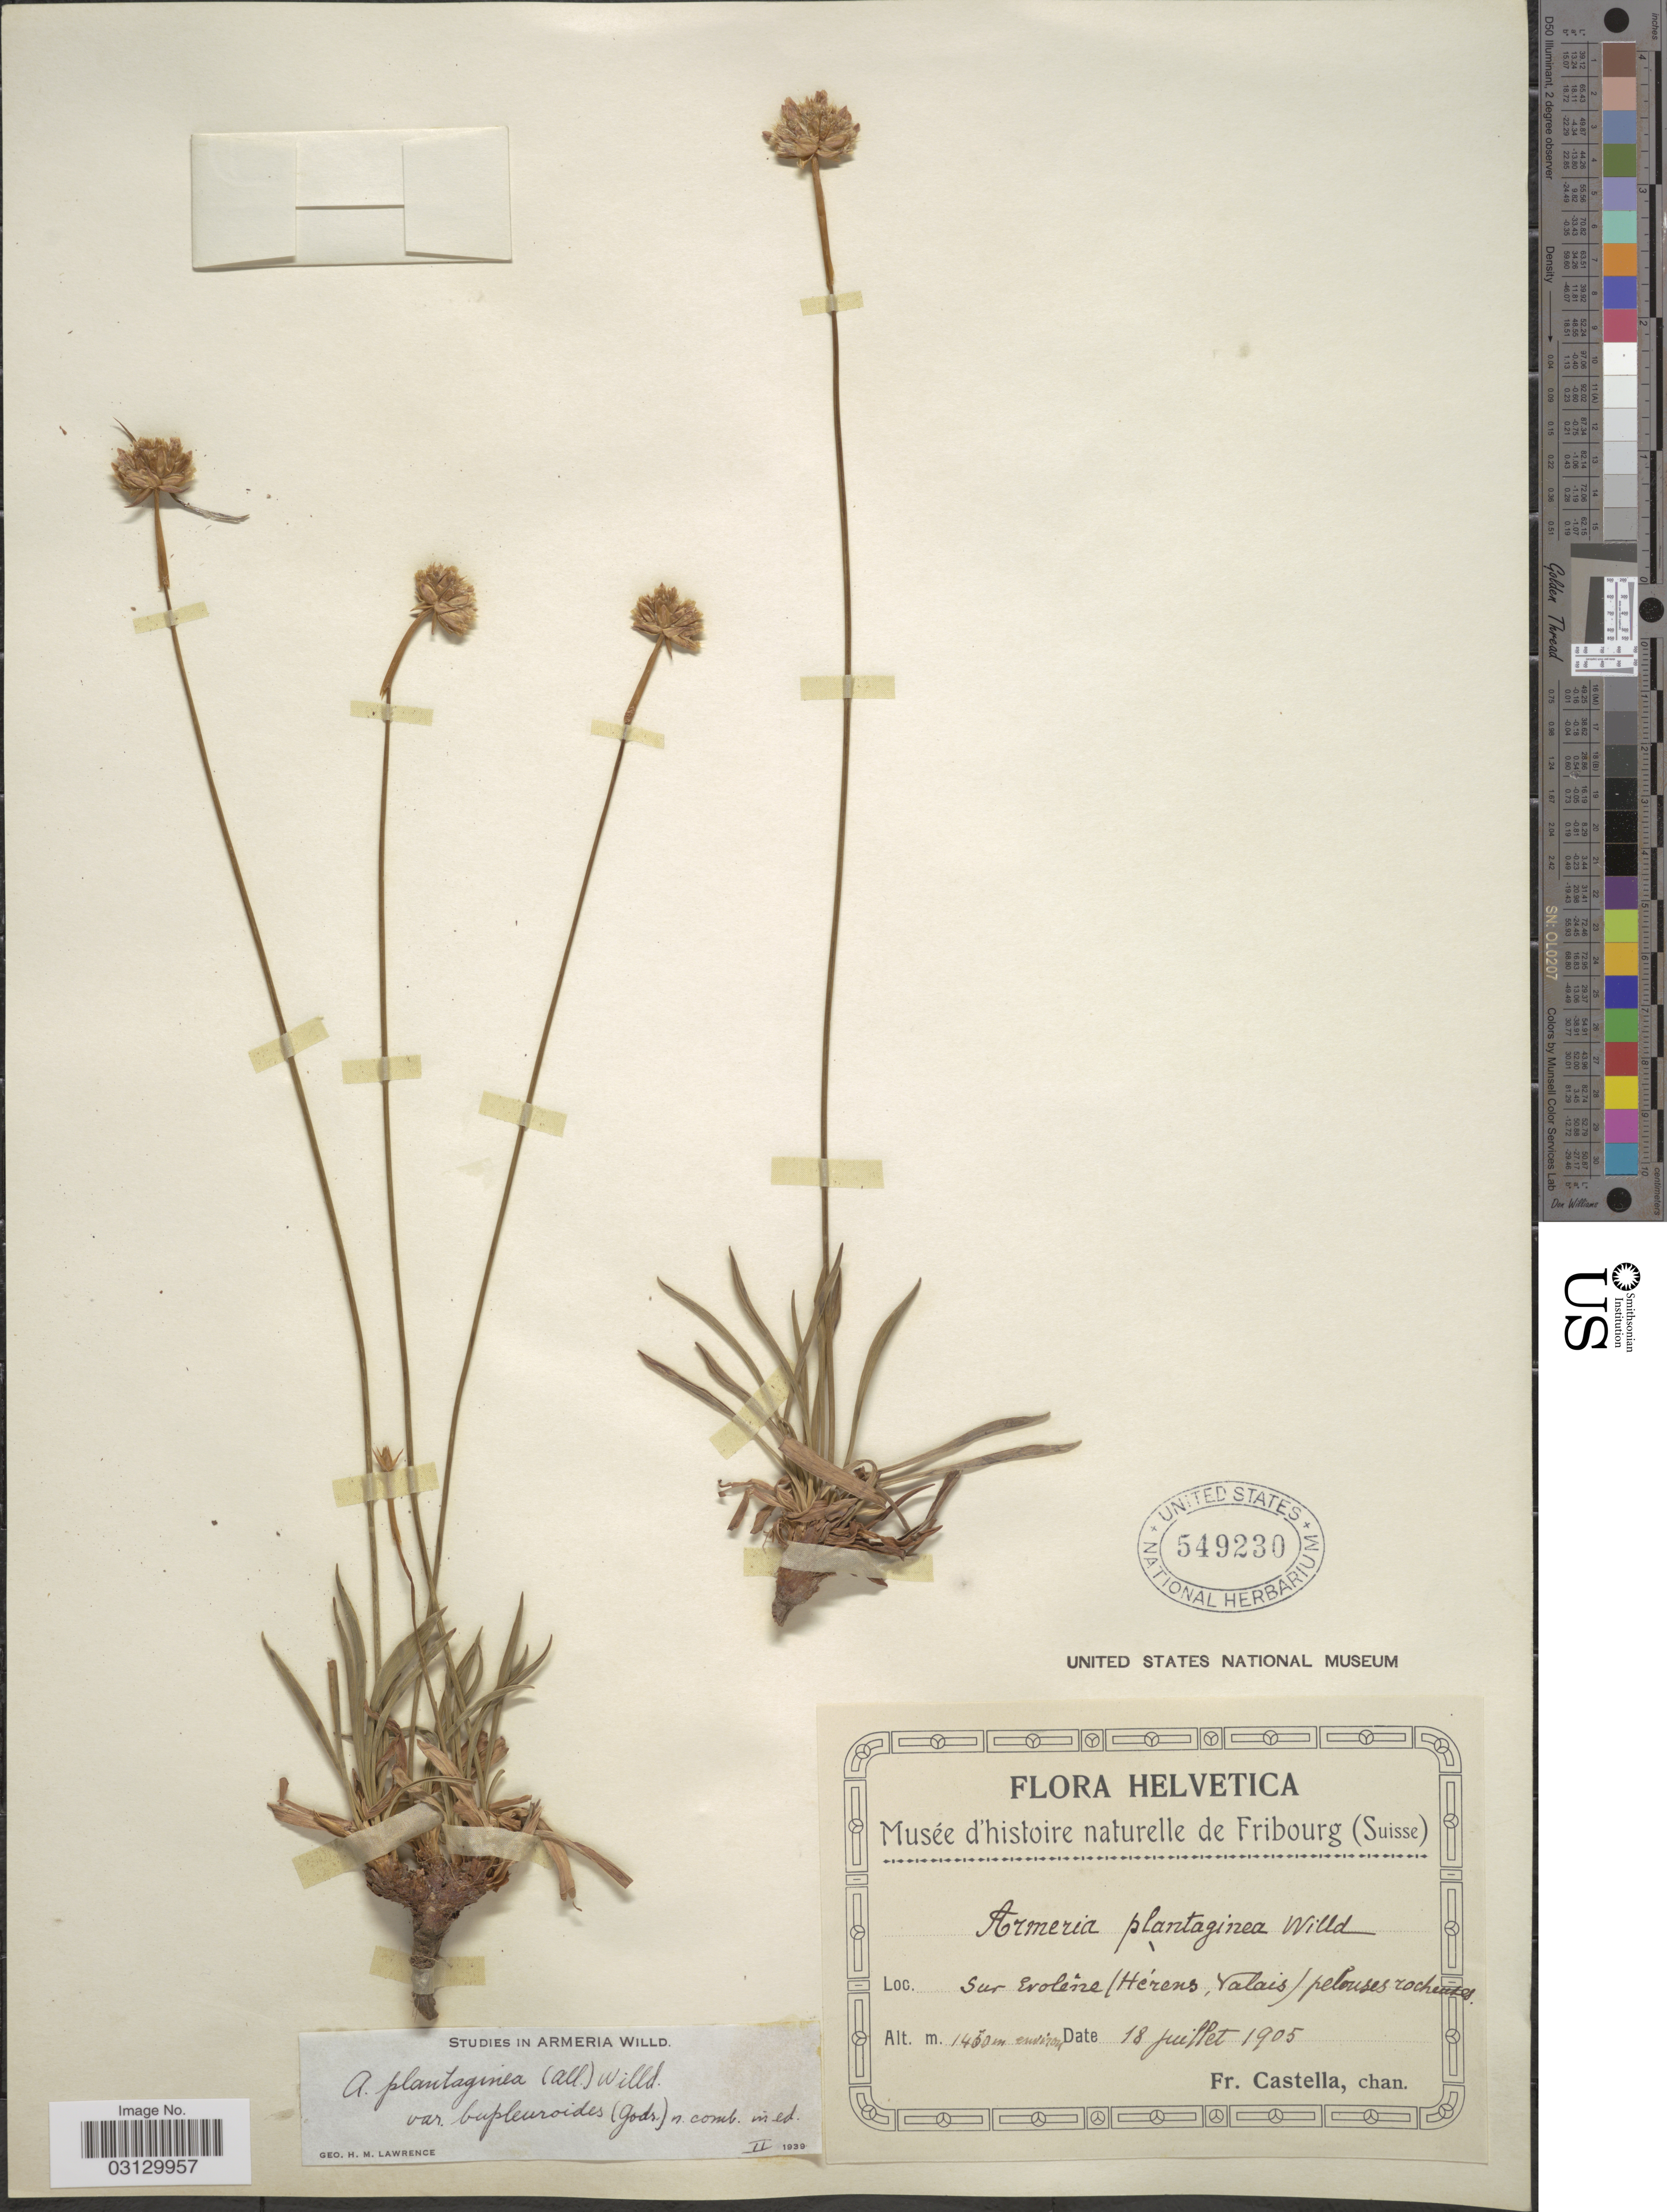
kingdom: Plantae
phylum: Tracheophyta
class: Magnoliopsida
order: Caryophyllales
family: Plumbaginaceae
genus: Armeria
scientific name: Armeria arenaria subsp. bupleuroides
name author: (Gren. & Godr.) Greuter & Burdet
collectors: Fr. Castella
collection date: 1905-07-18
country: Switzerland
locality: Sur Eroléne (Hérens, Valais) pelouses rocheuses.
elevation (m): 1450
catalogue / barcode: US 549230